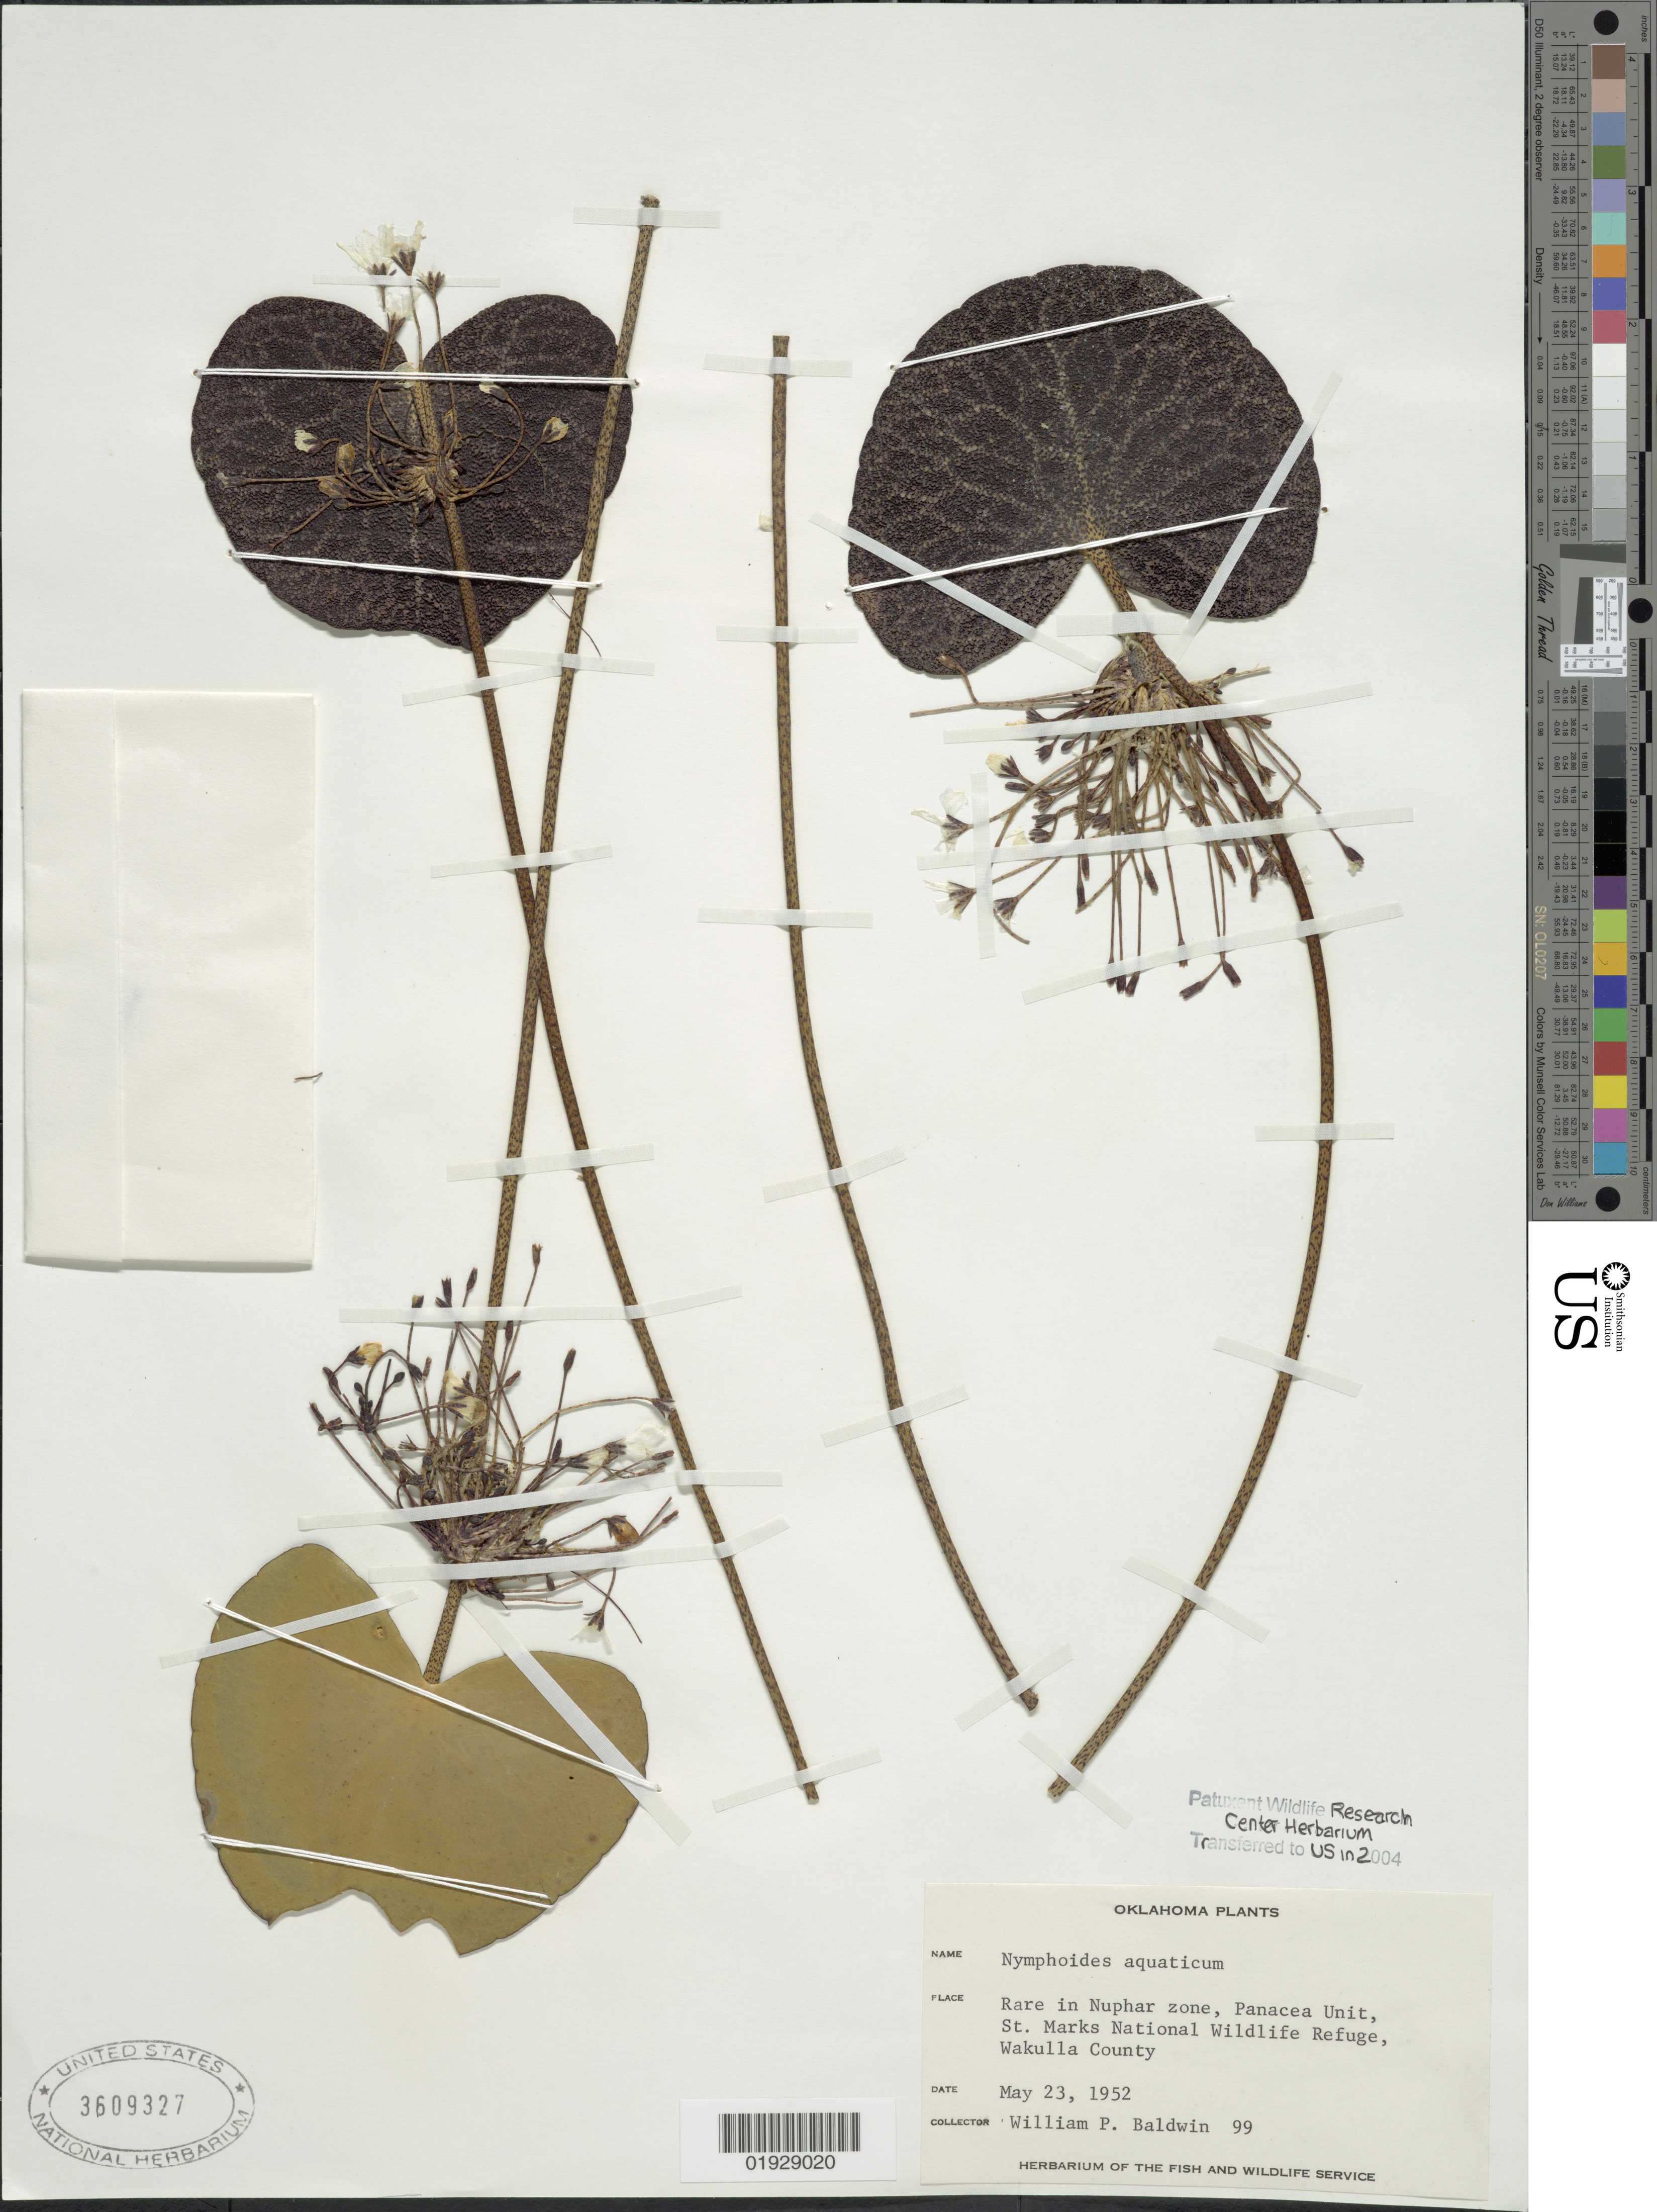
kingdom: Plantae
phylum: Tracheophyta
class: Magnoliopsida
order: Asterales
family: Menyanthaceae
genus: Nymphoides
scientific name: Nymphoides aquatica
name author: (J.F. Gmel.) Kuntze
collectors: W. Baldwin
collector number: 99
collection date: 1952-05-23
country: United States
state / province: Oklahoma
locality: Rare in Nuphar zone, Panacea Unit, St. Marks National Wildlife Refuge, Wakulla County.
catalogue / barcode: US 3609327